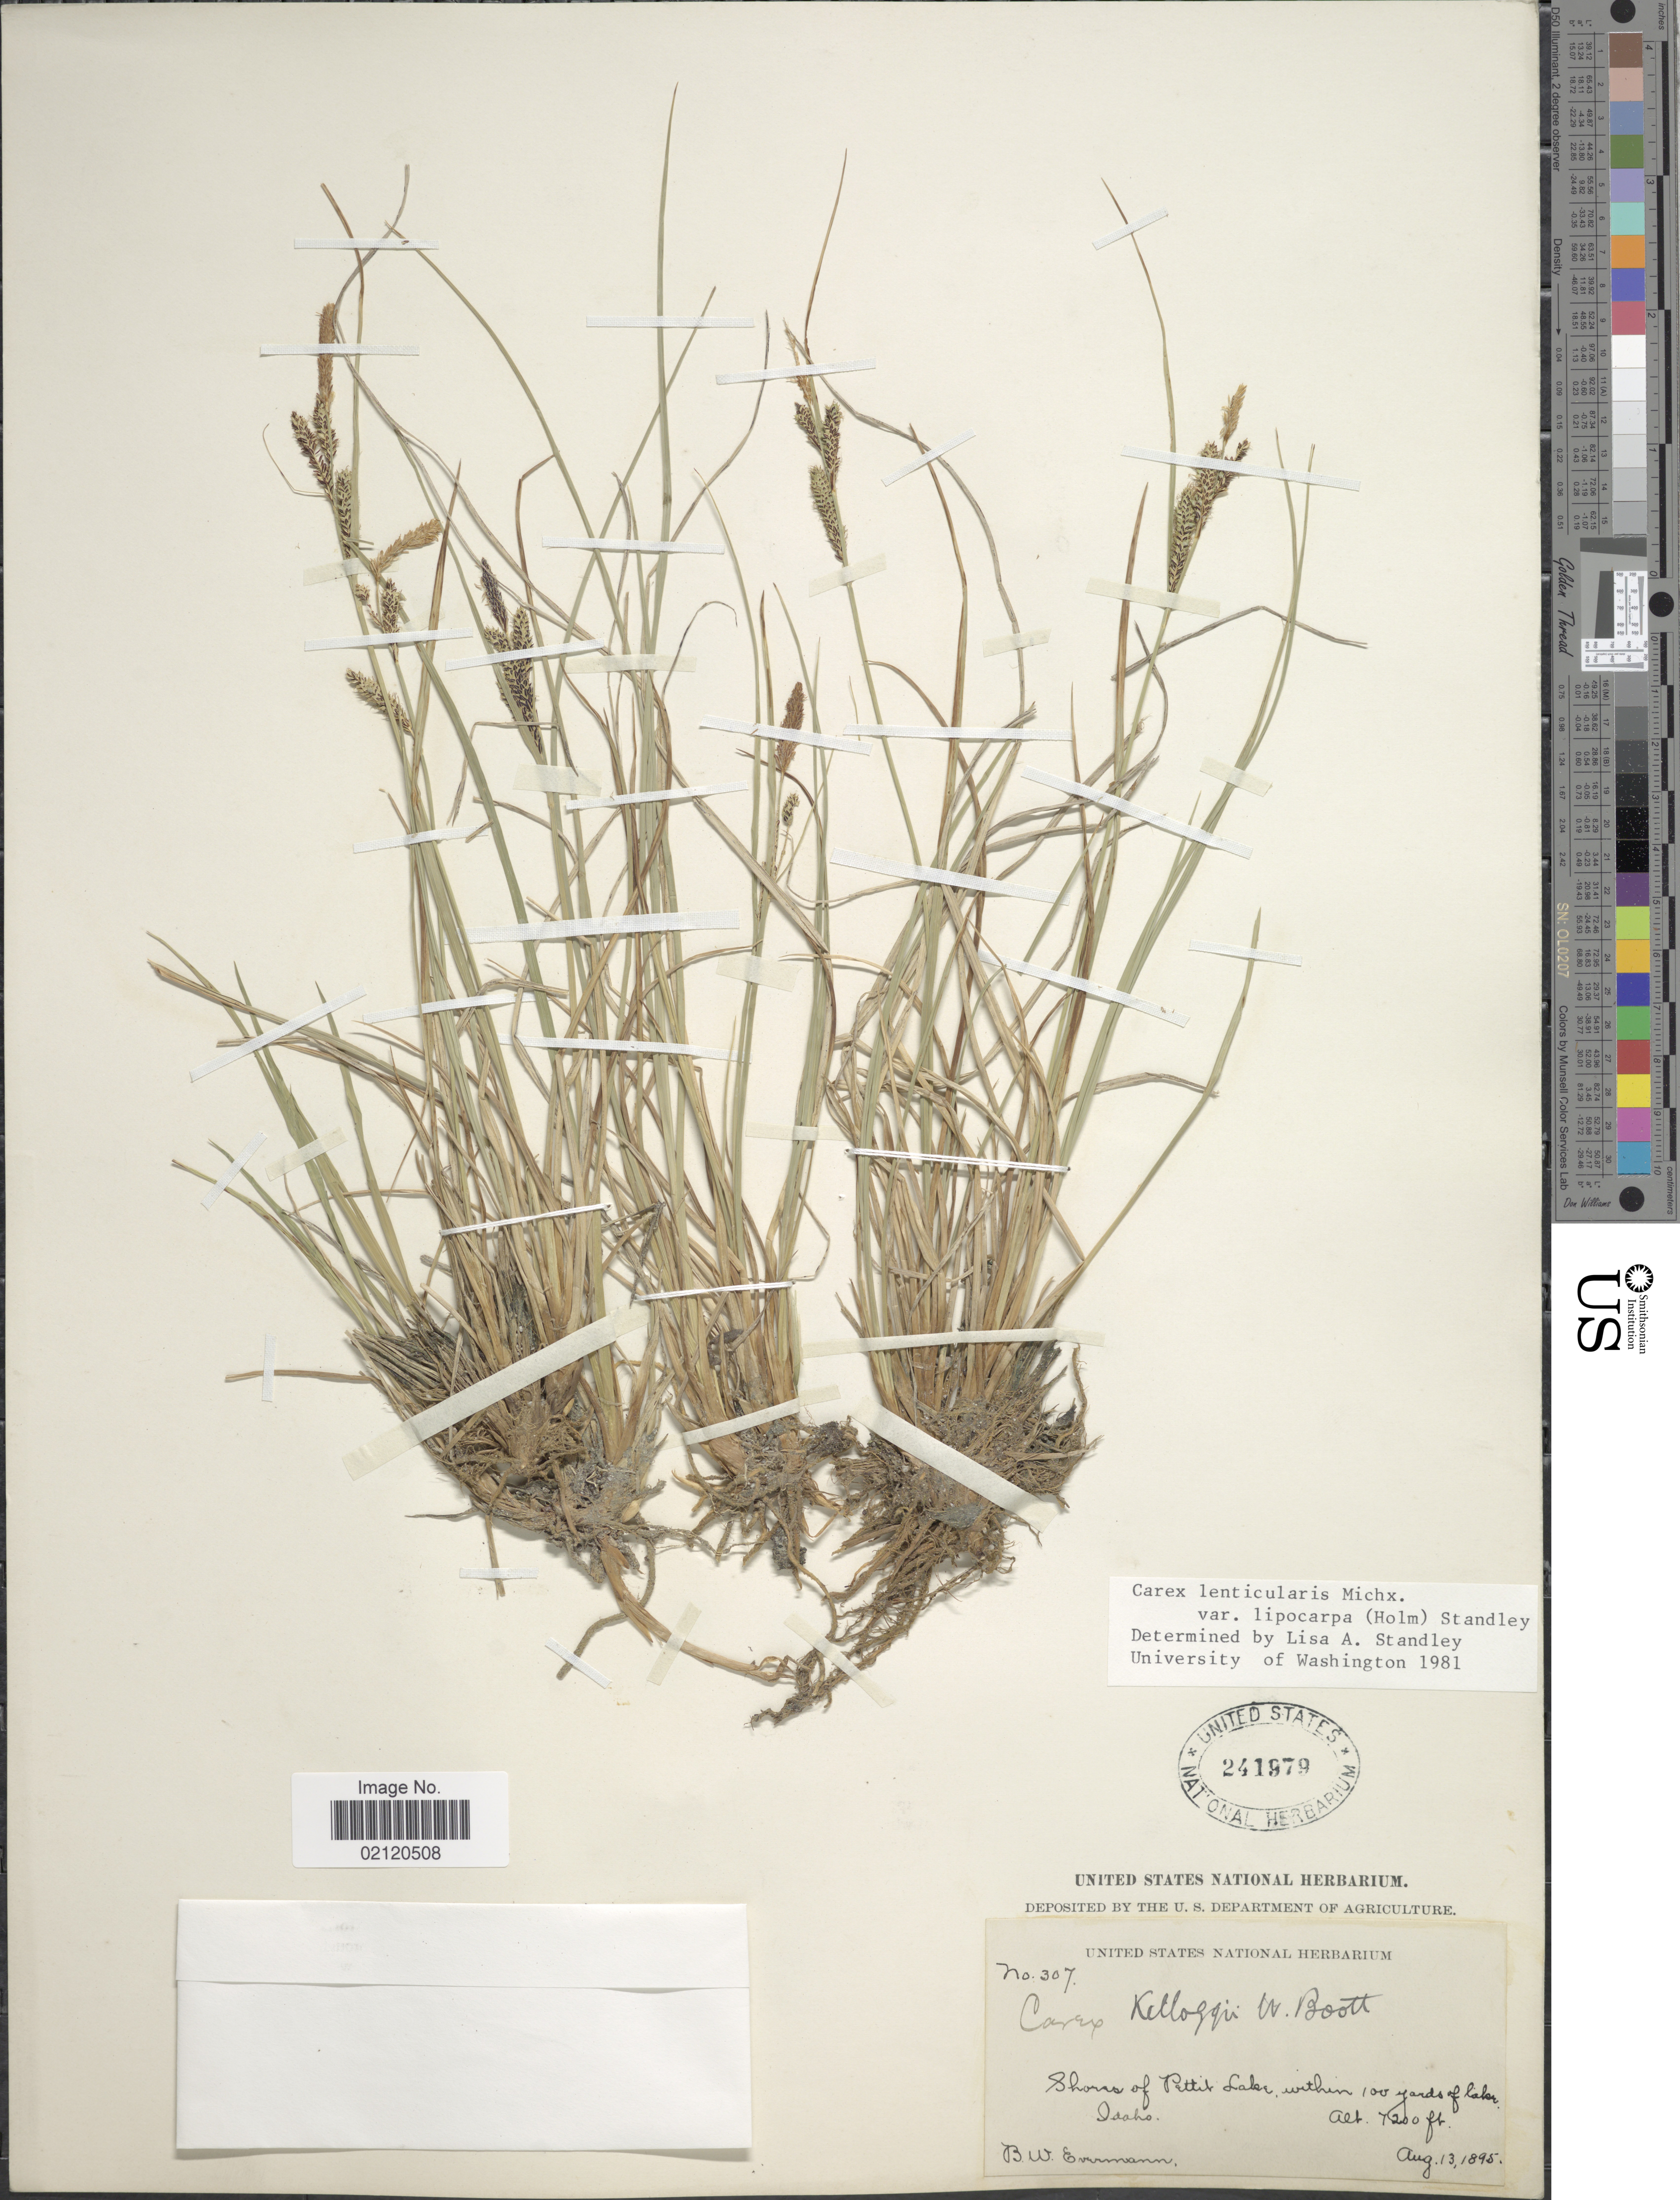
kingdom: Plantae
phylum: Tracheophyta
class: Liliopsida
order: Poales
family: Cyperaceae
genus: Carex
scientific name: Carex kelloggii var. kelloggii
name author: W. Boott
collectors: B. W. Evermann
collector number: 307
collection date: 1895-08-13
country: United States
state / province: Idaho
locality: Shores of Pettit Lake, within 100 yards of Lake.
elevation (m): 2195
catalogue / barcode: US 241979